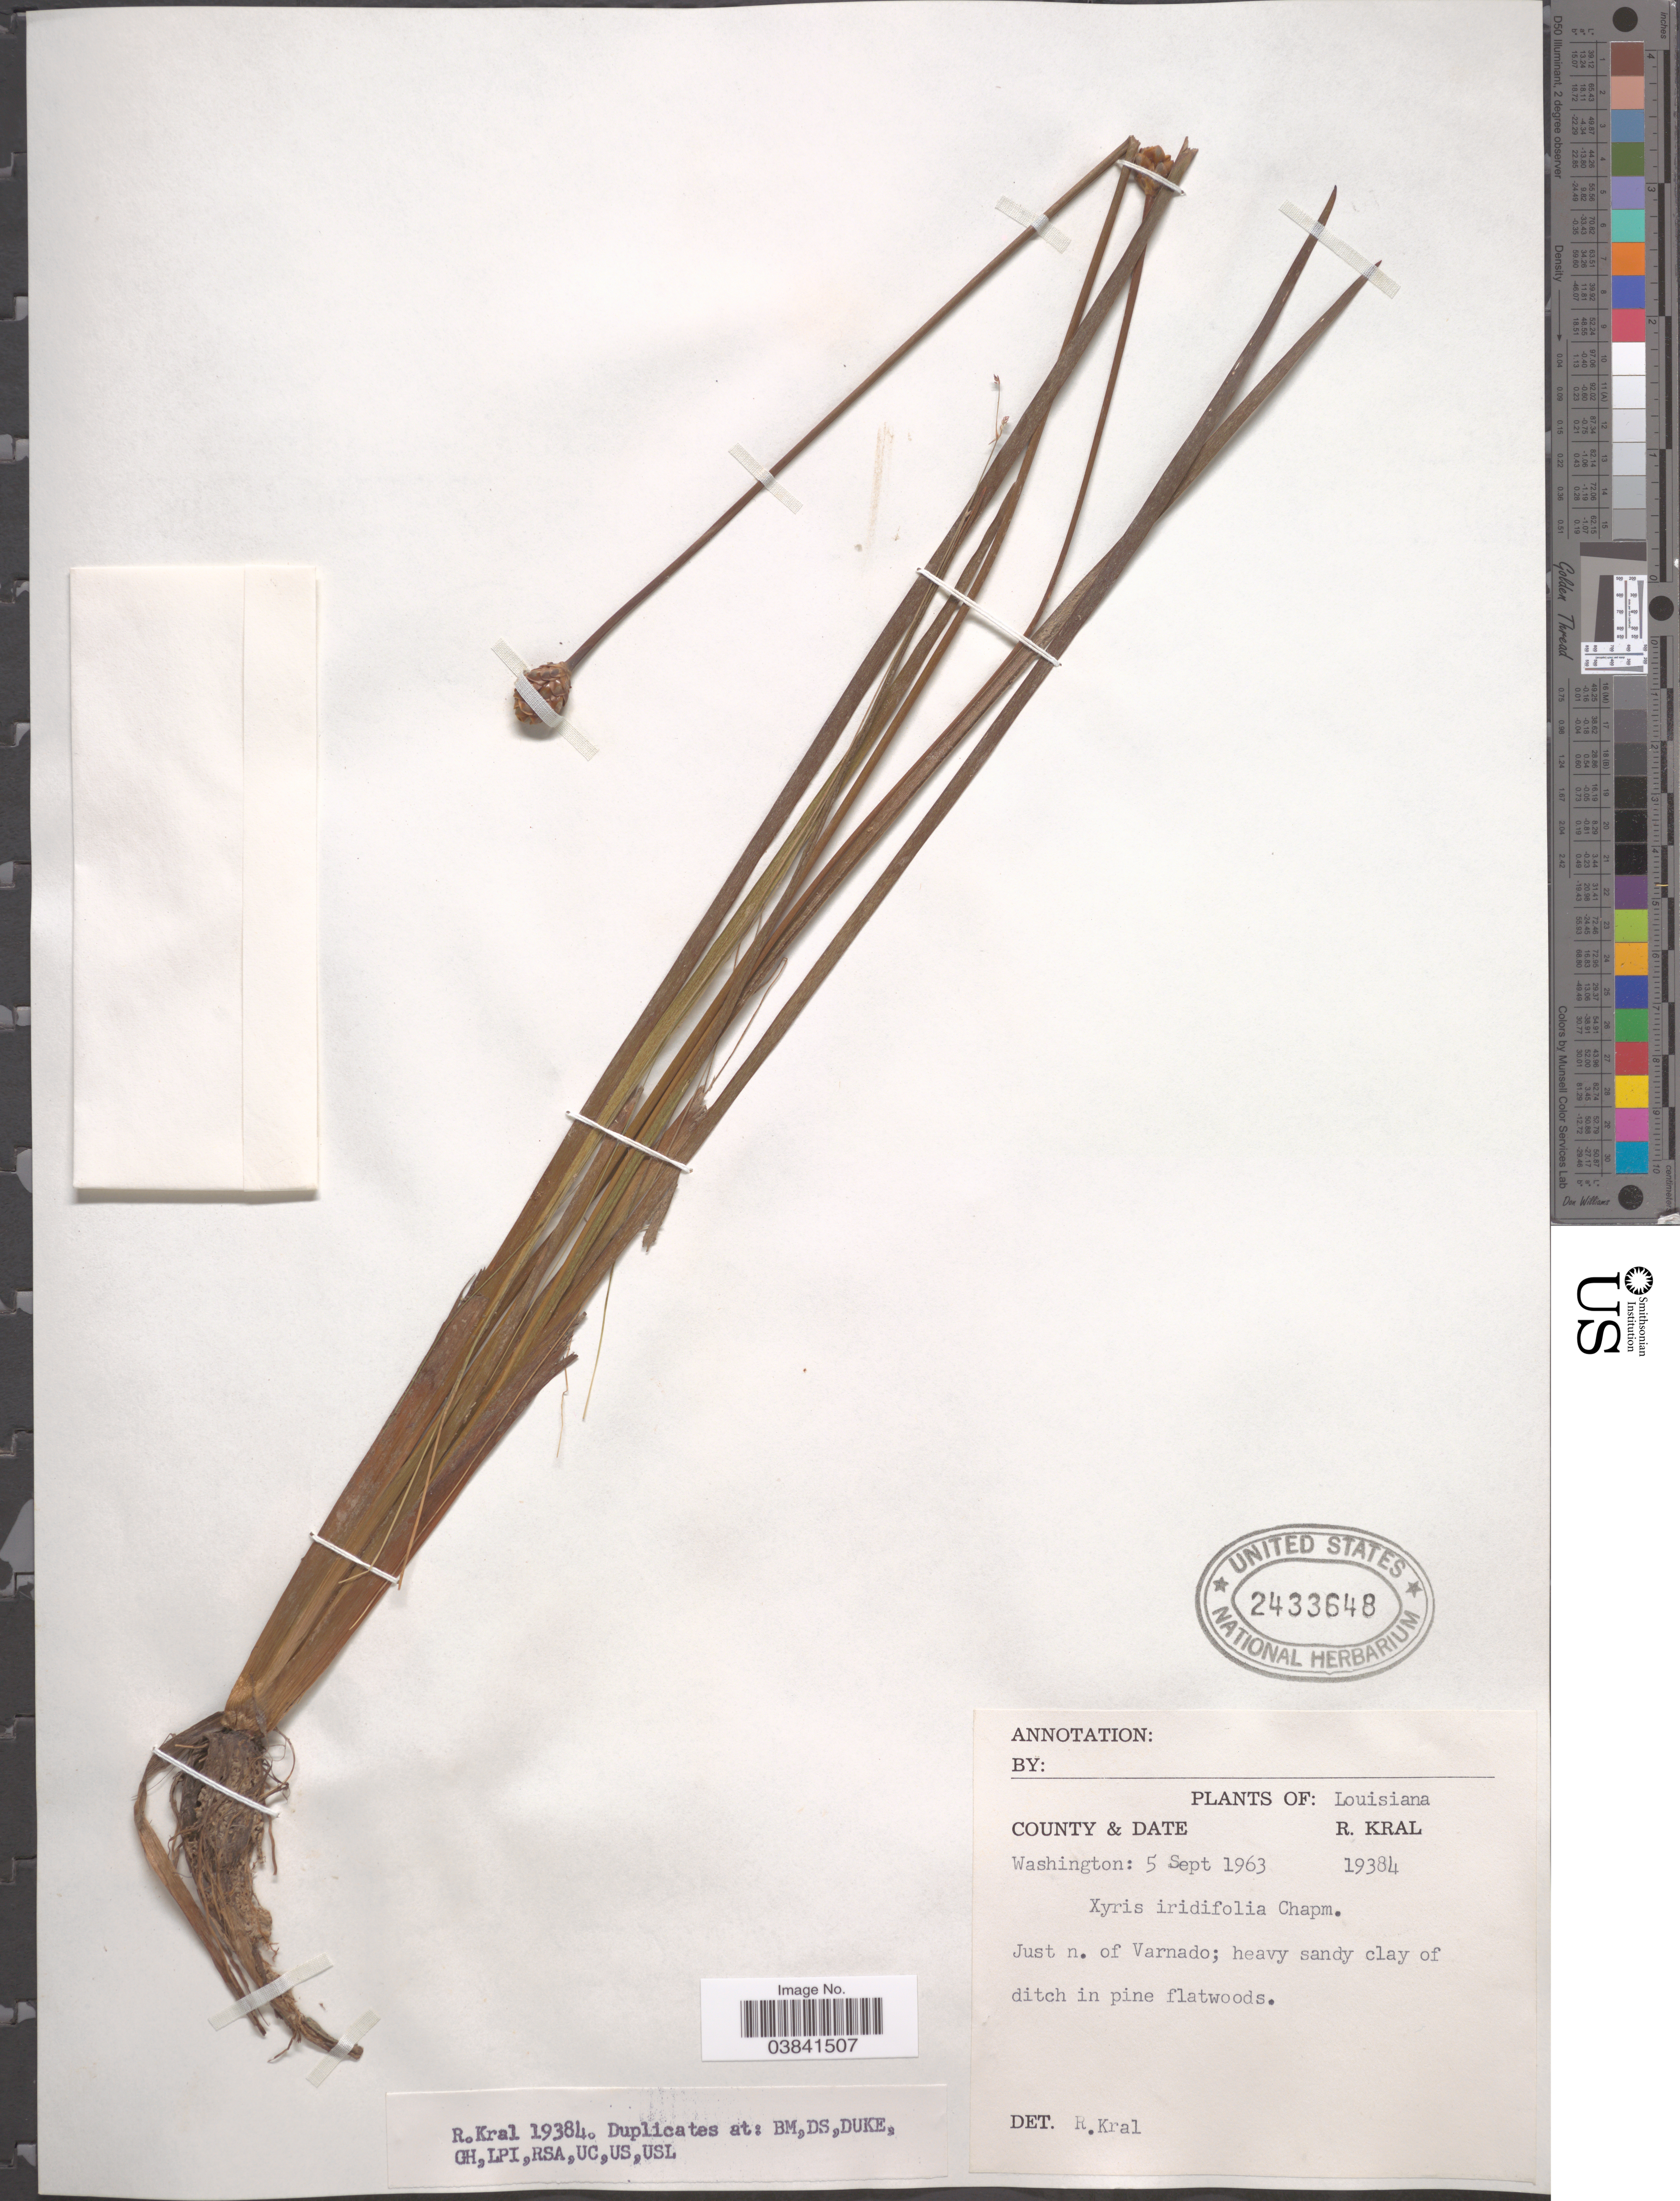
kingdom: Plantae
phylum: Tracheophyta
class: Liliopsida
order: Poales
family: Xyridaceae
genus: Xyris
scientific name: Xyris iridifolia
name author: Chapm.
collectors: R. Kral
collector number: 19384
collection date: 1963-09-05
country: United States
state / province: Louisiana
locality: County Washington: Just n. of Varnado.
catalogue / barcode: US 2433648